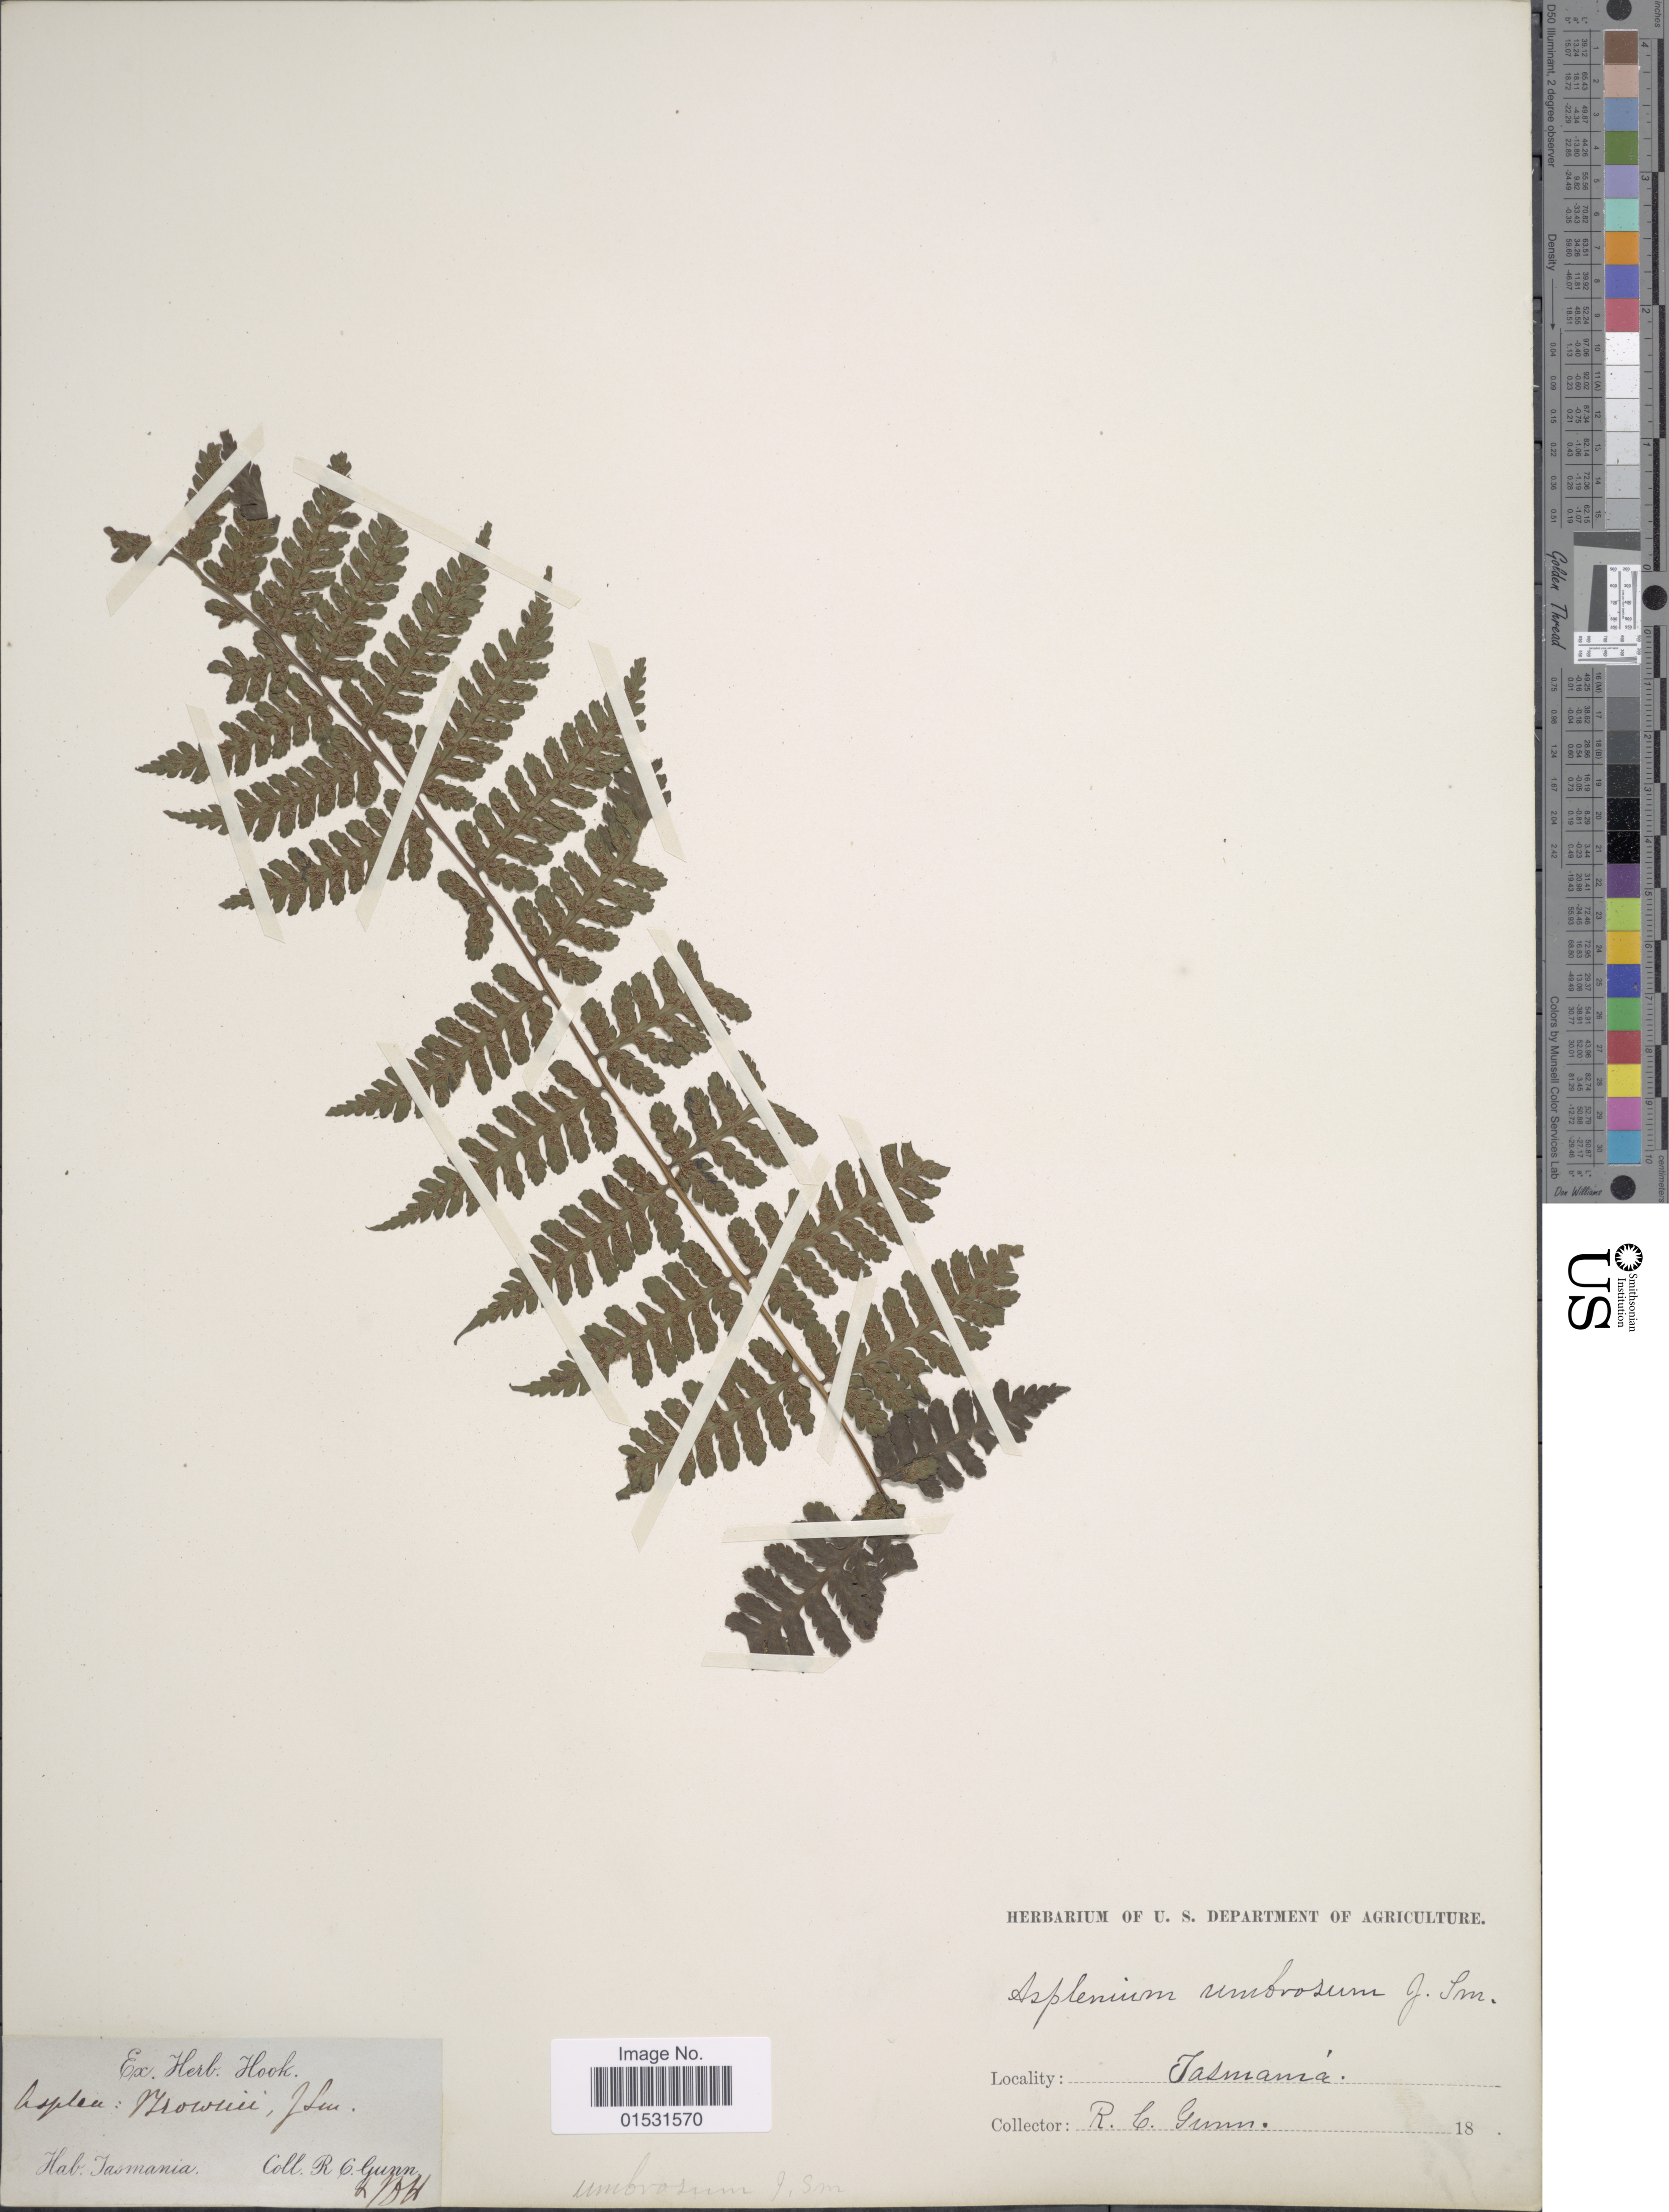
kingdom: Plantae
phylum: Tracheophyta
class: Polypodiopsida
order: Polypodiales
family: Athyriaceae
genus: Athyrium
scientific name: Athyrium australe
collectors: R. Gunn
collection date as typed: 18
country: Australia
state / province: Tasmania